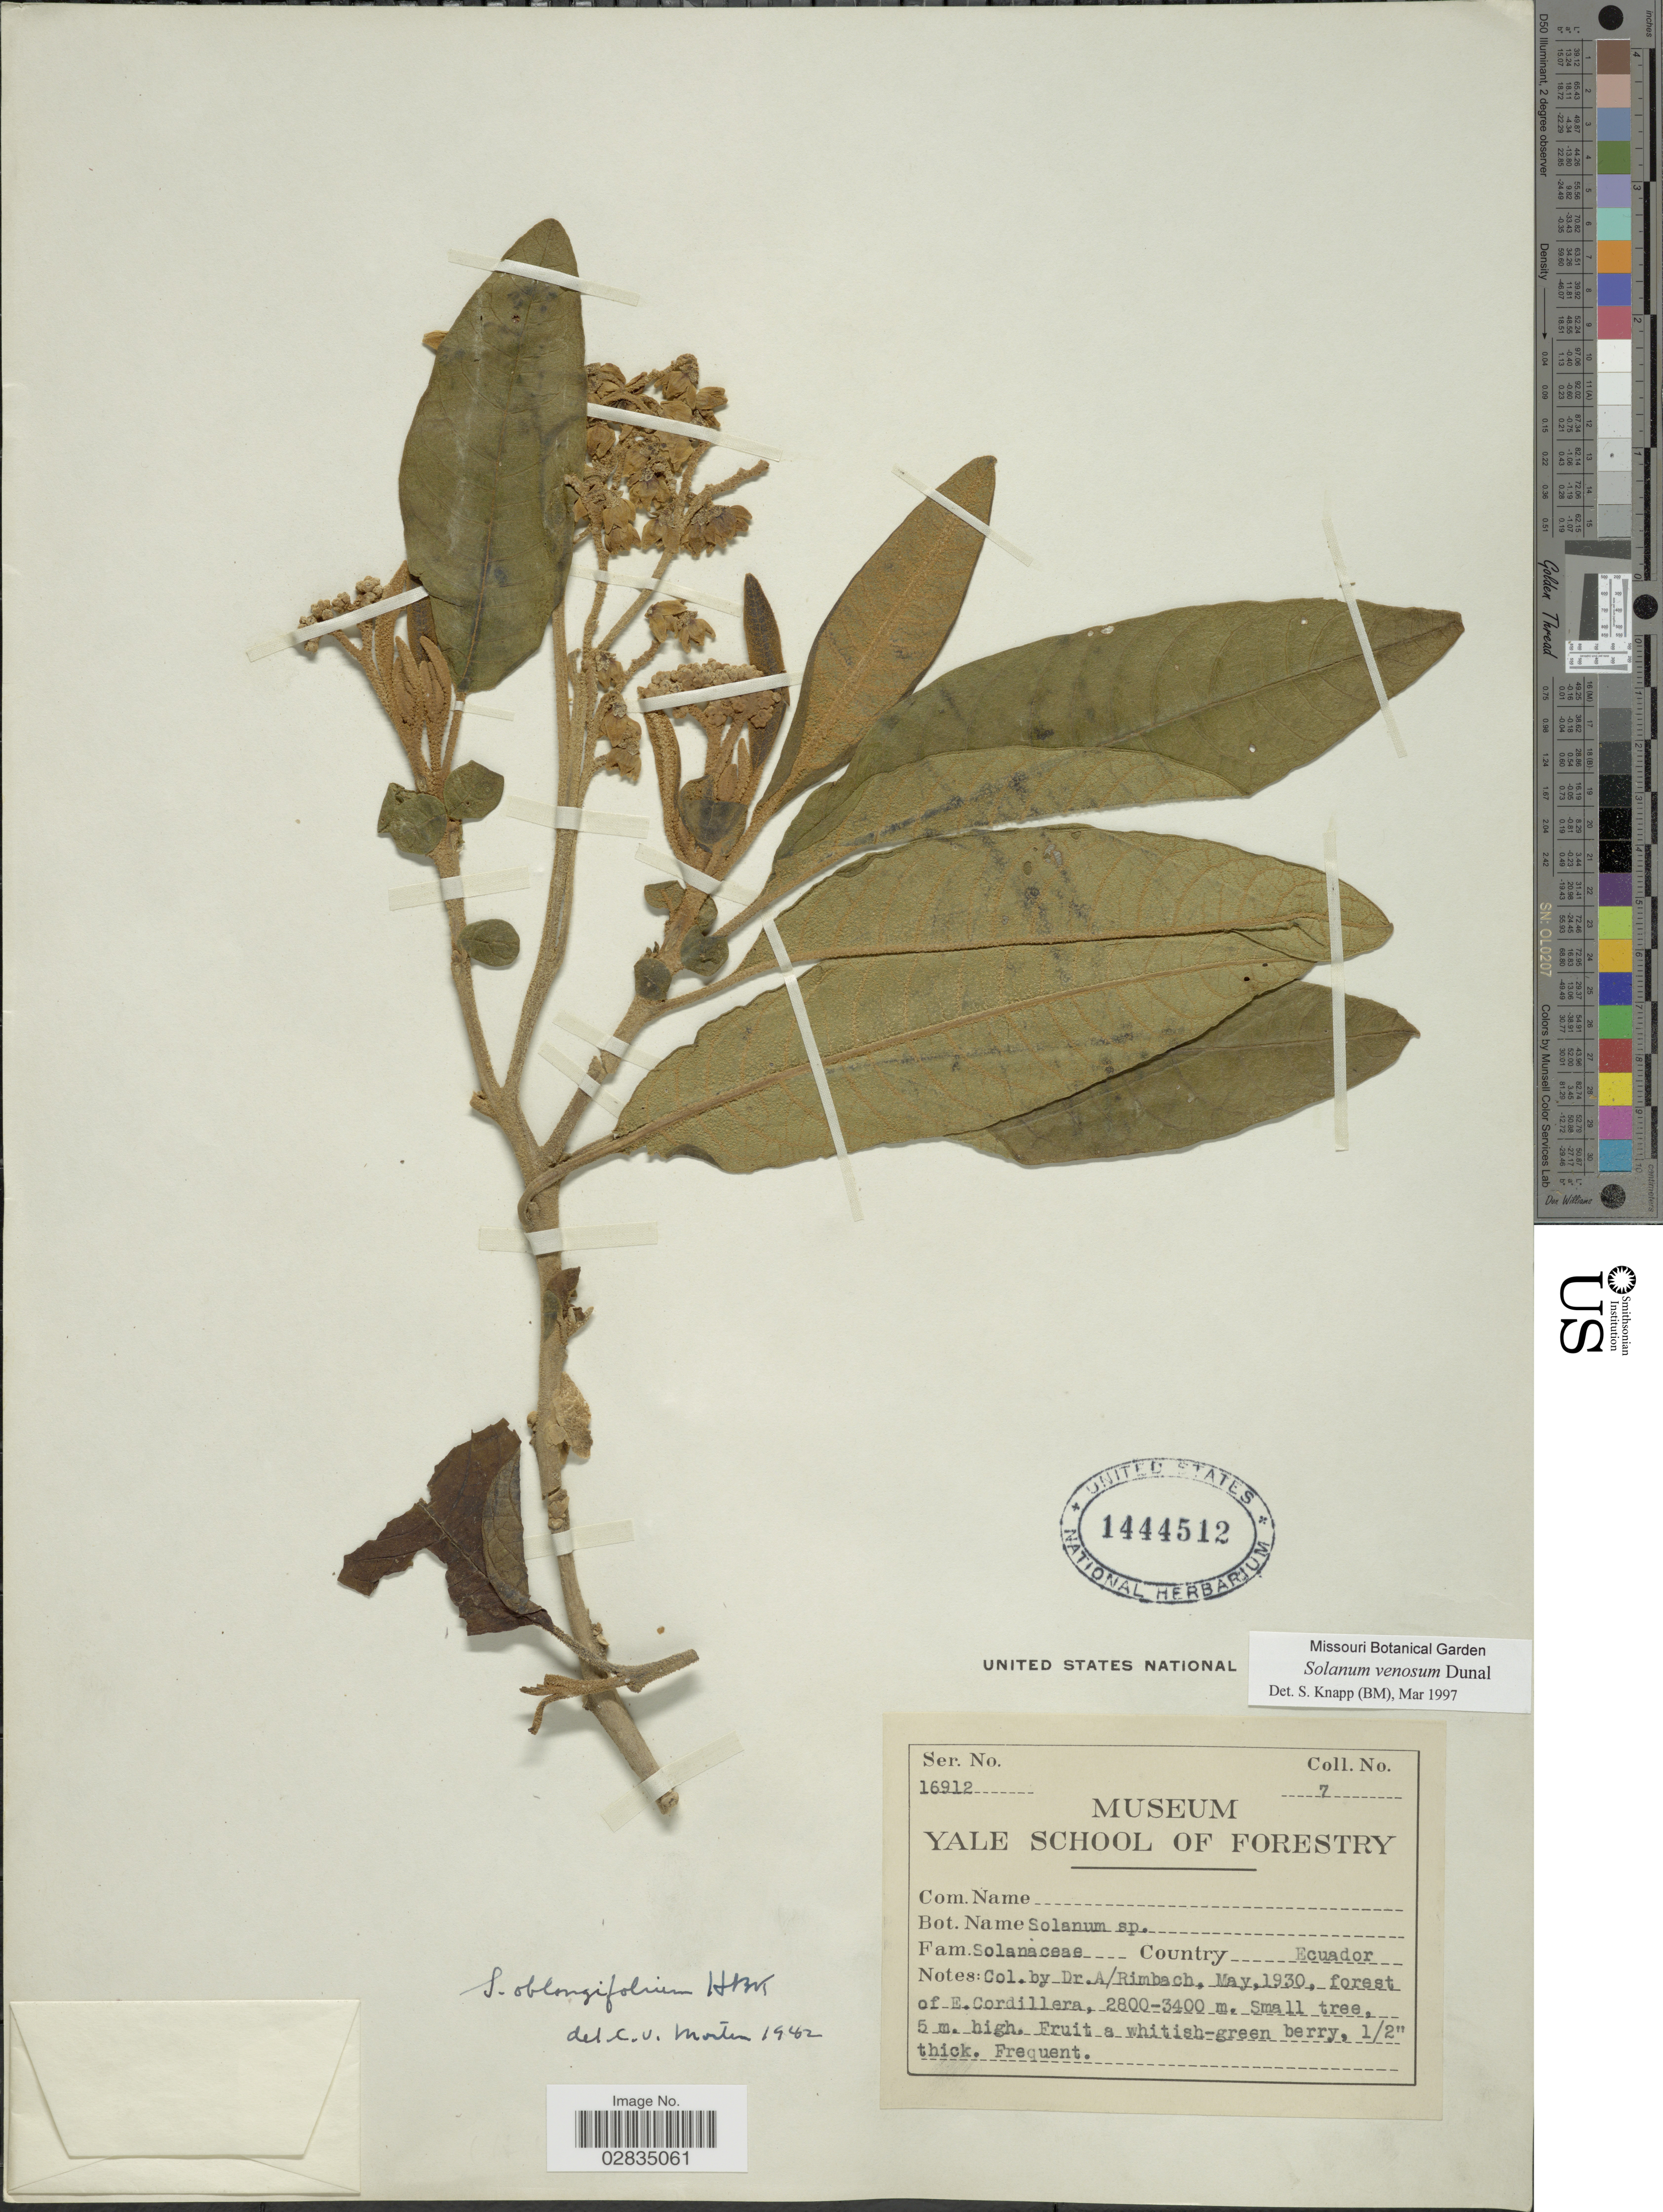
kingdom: Plantae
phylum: Tracheophyta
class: Magnoliopsida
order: Solanales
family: Solanaceae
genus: Solanum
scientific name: Solanum venosum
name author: Dunal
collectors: A. Rimbach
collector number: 7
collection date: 1930-05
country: Ecuador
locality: Forest of E. Cordillera.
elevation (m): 2800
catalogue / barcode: US 1444512